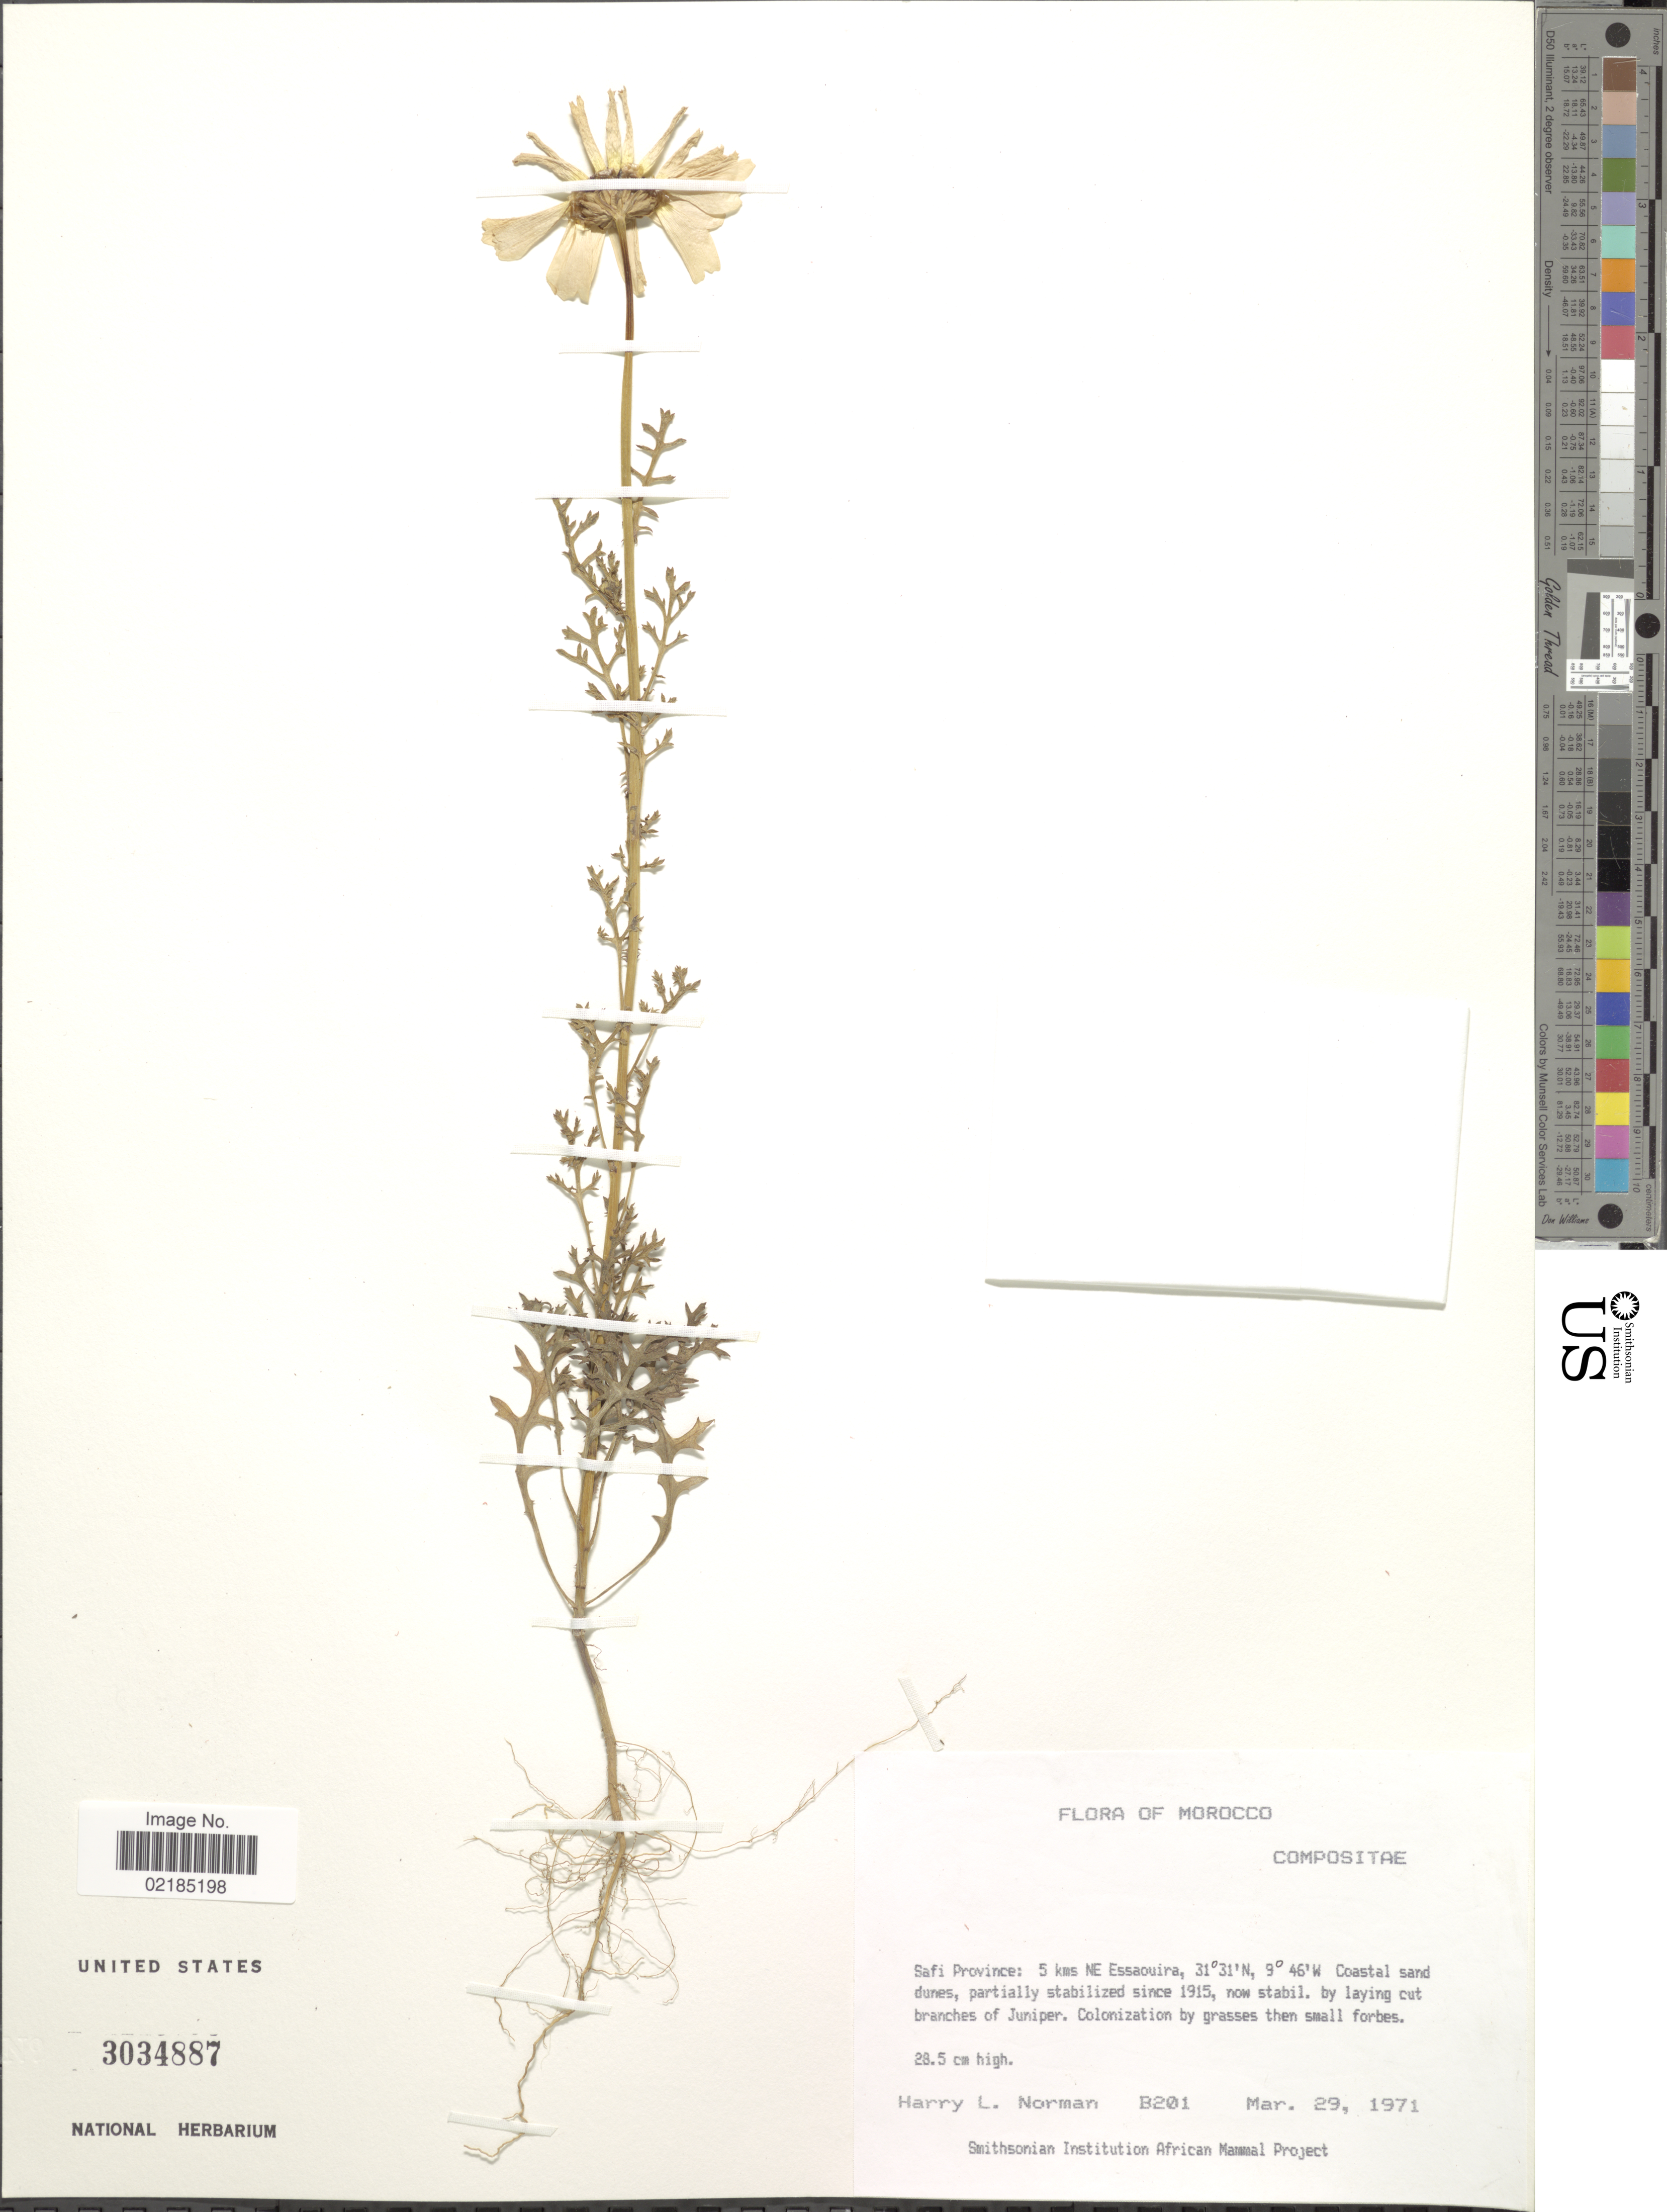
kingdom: Plantae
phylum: Tracheophyta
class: Magnoliopsida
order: Asterales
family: Asteraceae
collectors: Norman, H.L.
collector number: B201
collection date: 1971-03-29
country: Morocco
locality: Safi Province: 5 kms NE Essaouira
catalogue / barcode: US 3034887